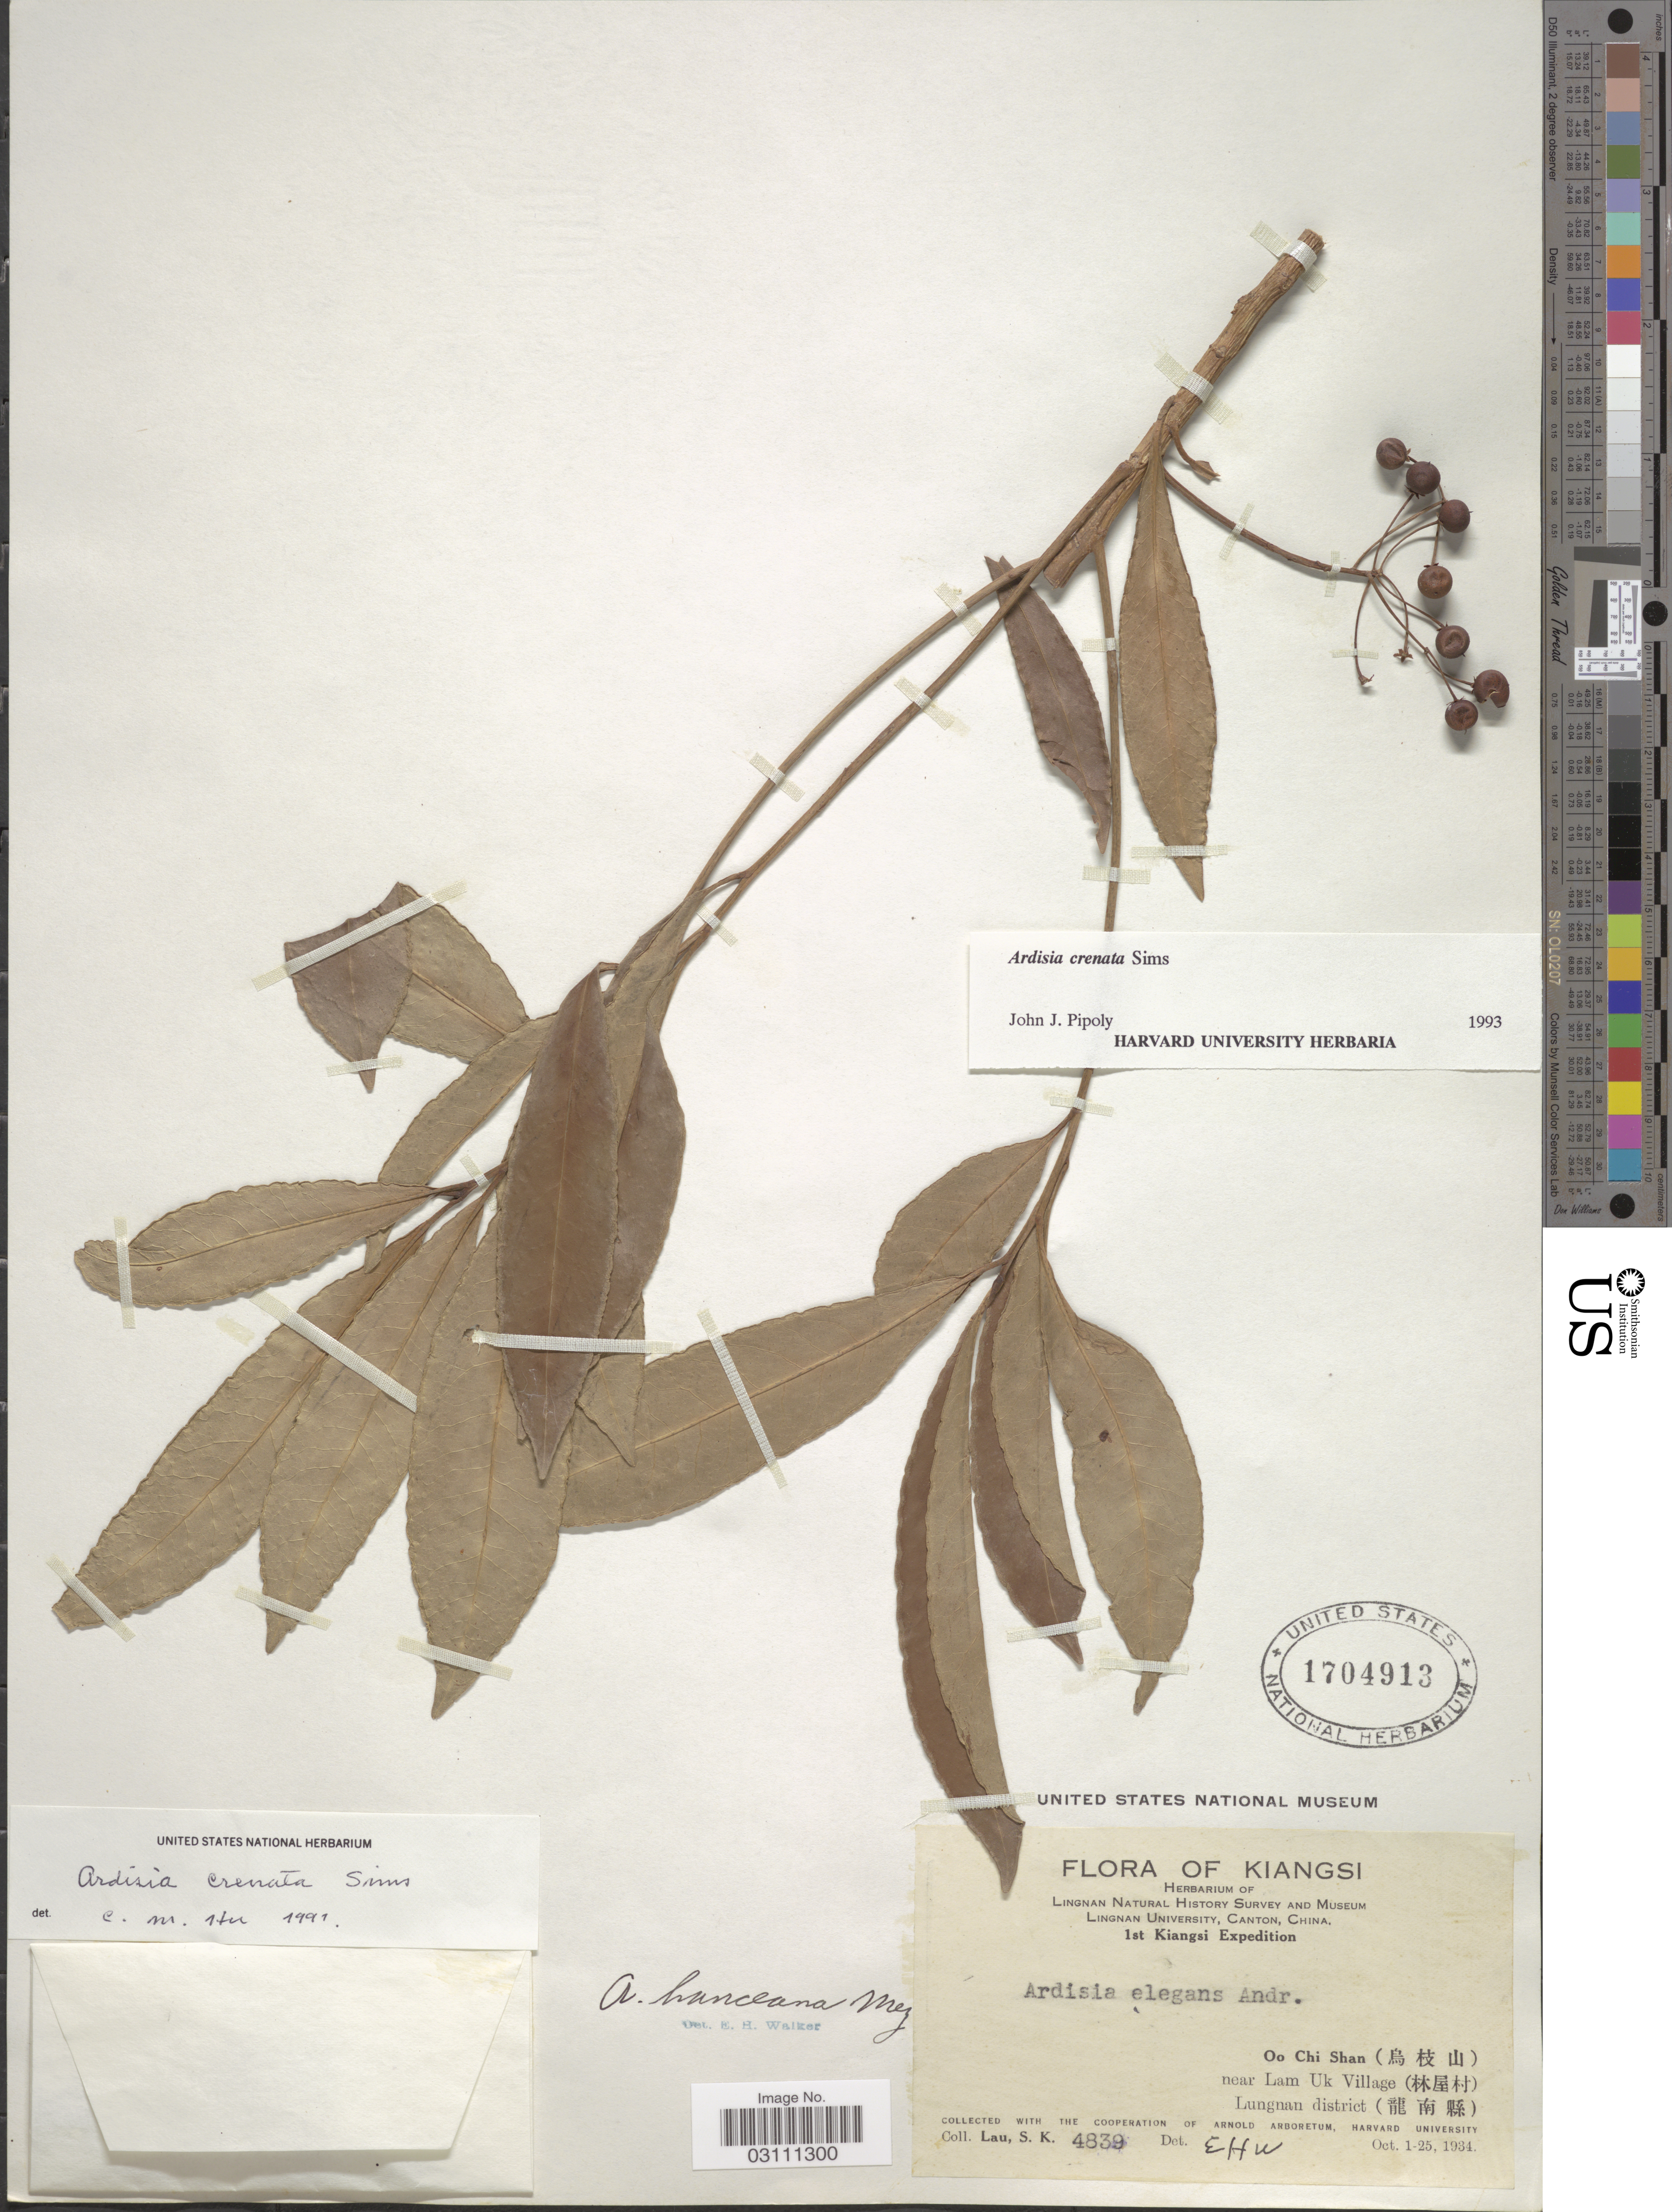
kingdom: Plantae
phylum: Tracheophyta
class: Magnoliopsida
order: Ericales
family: Primulaceae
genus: Ardisia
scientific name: Ardisia crenata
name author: Sims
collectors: S. K. Lau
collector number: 4839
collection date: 1934-10-01/1934-10-25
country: China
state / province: Jiangxi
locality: Kiangsi. Oo Chi Shan near Lam Uk Village. Lungnan district.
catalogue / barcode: US 1704913